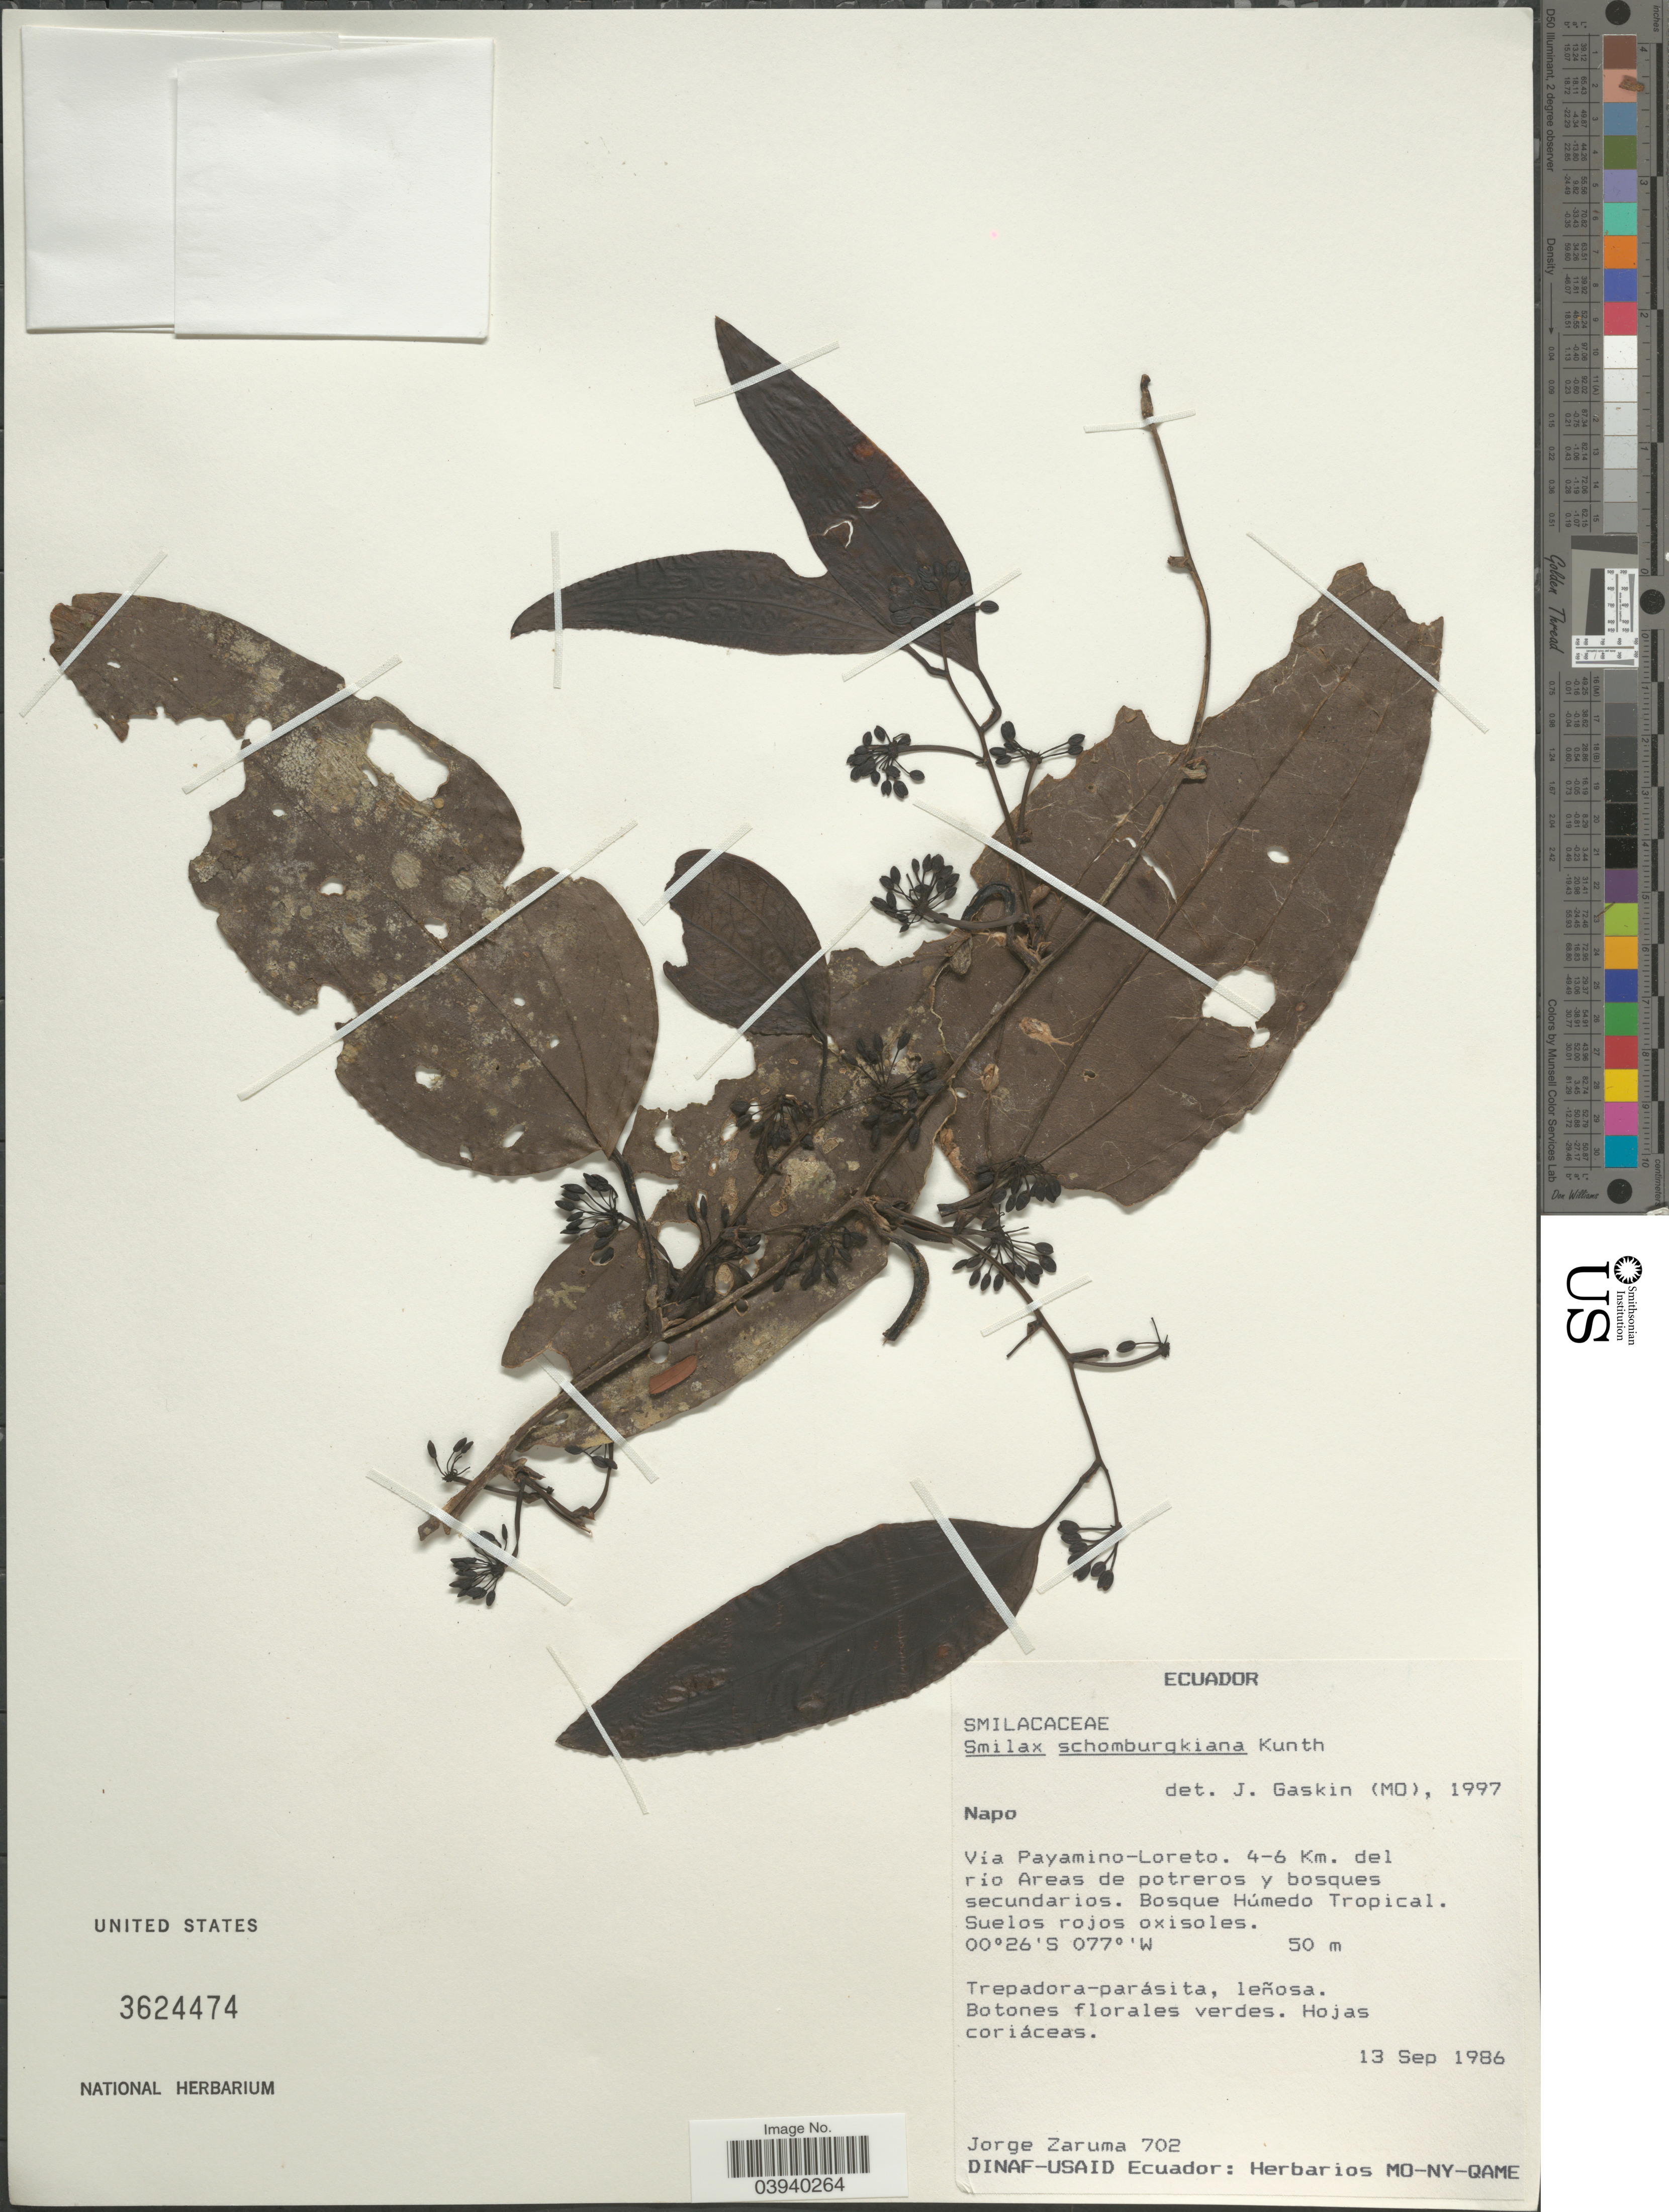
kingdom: Plantae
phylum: Tracheophyta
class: Liliopsida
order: Liliales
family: Smilacaceae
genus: Smilax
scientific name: Smilax schomburgkiana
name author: Kunth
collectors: J. Zaruma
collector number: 702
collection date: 1986-09-13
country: Ecuador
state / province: Napo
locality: Vía Payamino-Loreto. 4-6 Km. del río Areas de potreros y bosques secundarios. Bosque Húmedo Tropical.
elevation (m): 50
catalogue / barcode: US 3624474